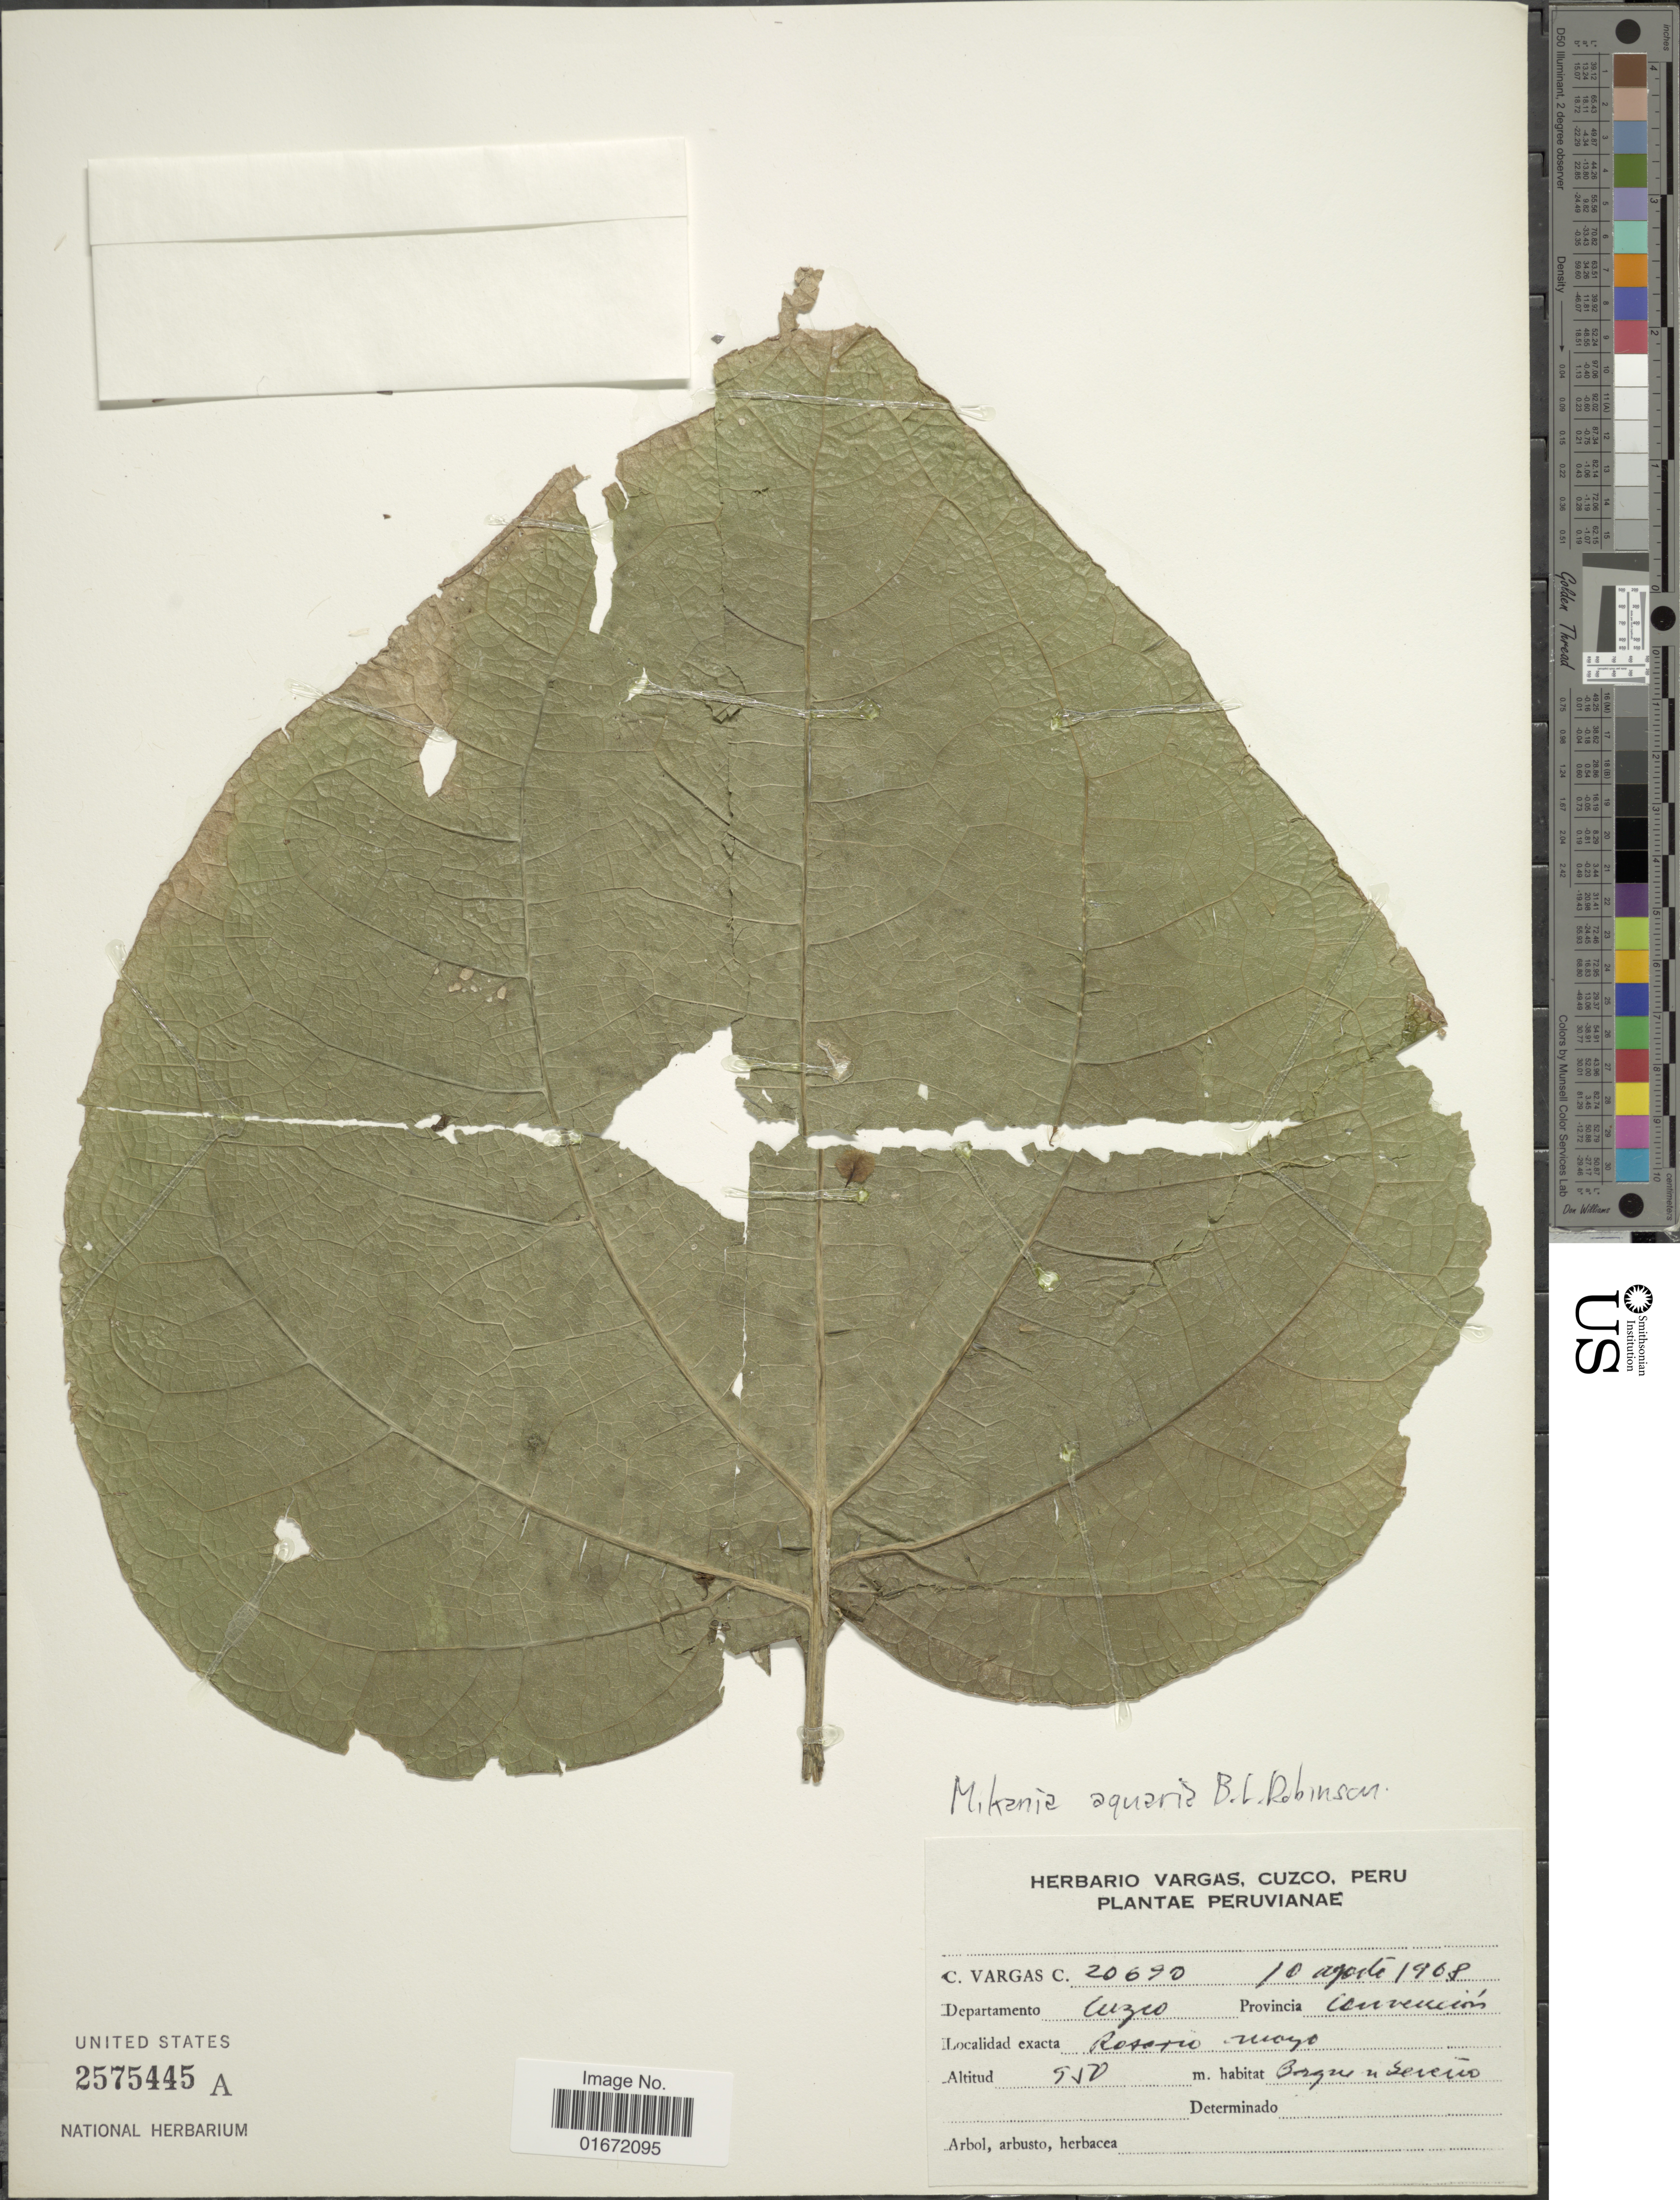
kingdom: Plantae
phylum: Tracheophyta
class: Magnoliopsida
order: Asterales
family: Asteraceae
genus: Mikania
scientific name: Mikania aquaria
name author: B.L. Rob.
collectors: C. Vargas Calderón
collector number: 20690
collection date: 1968-08-10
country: Peru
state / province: Cusco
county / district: La Convención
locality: Rosario mayo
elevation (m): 950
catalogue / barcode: US 2575445A